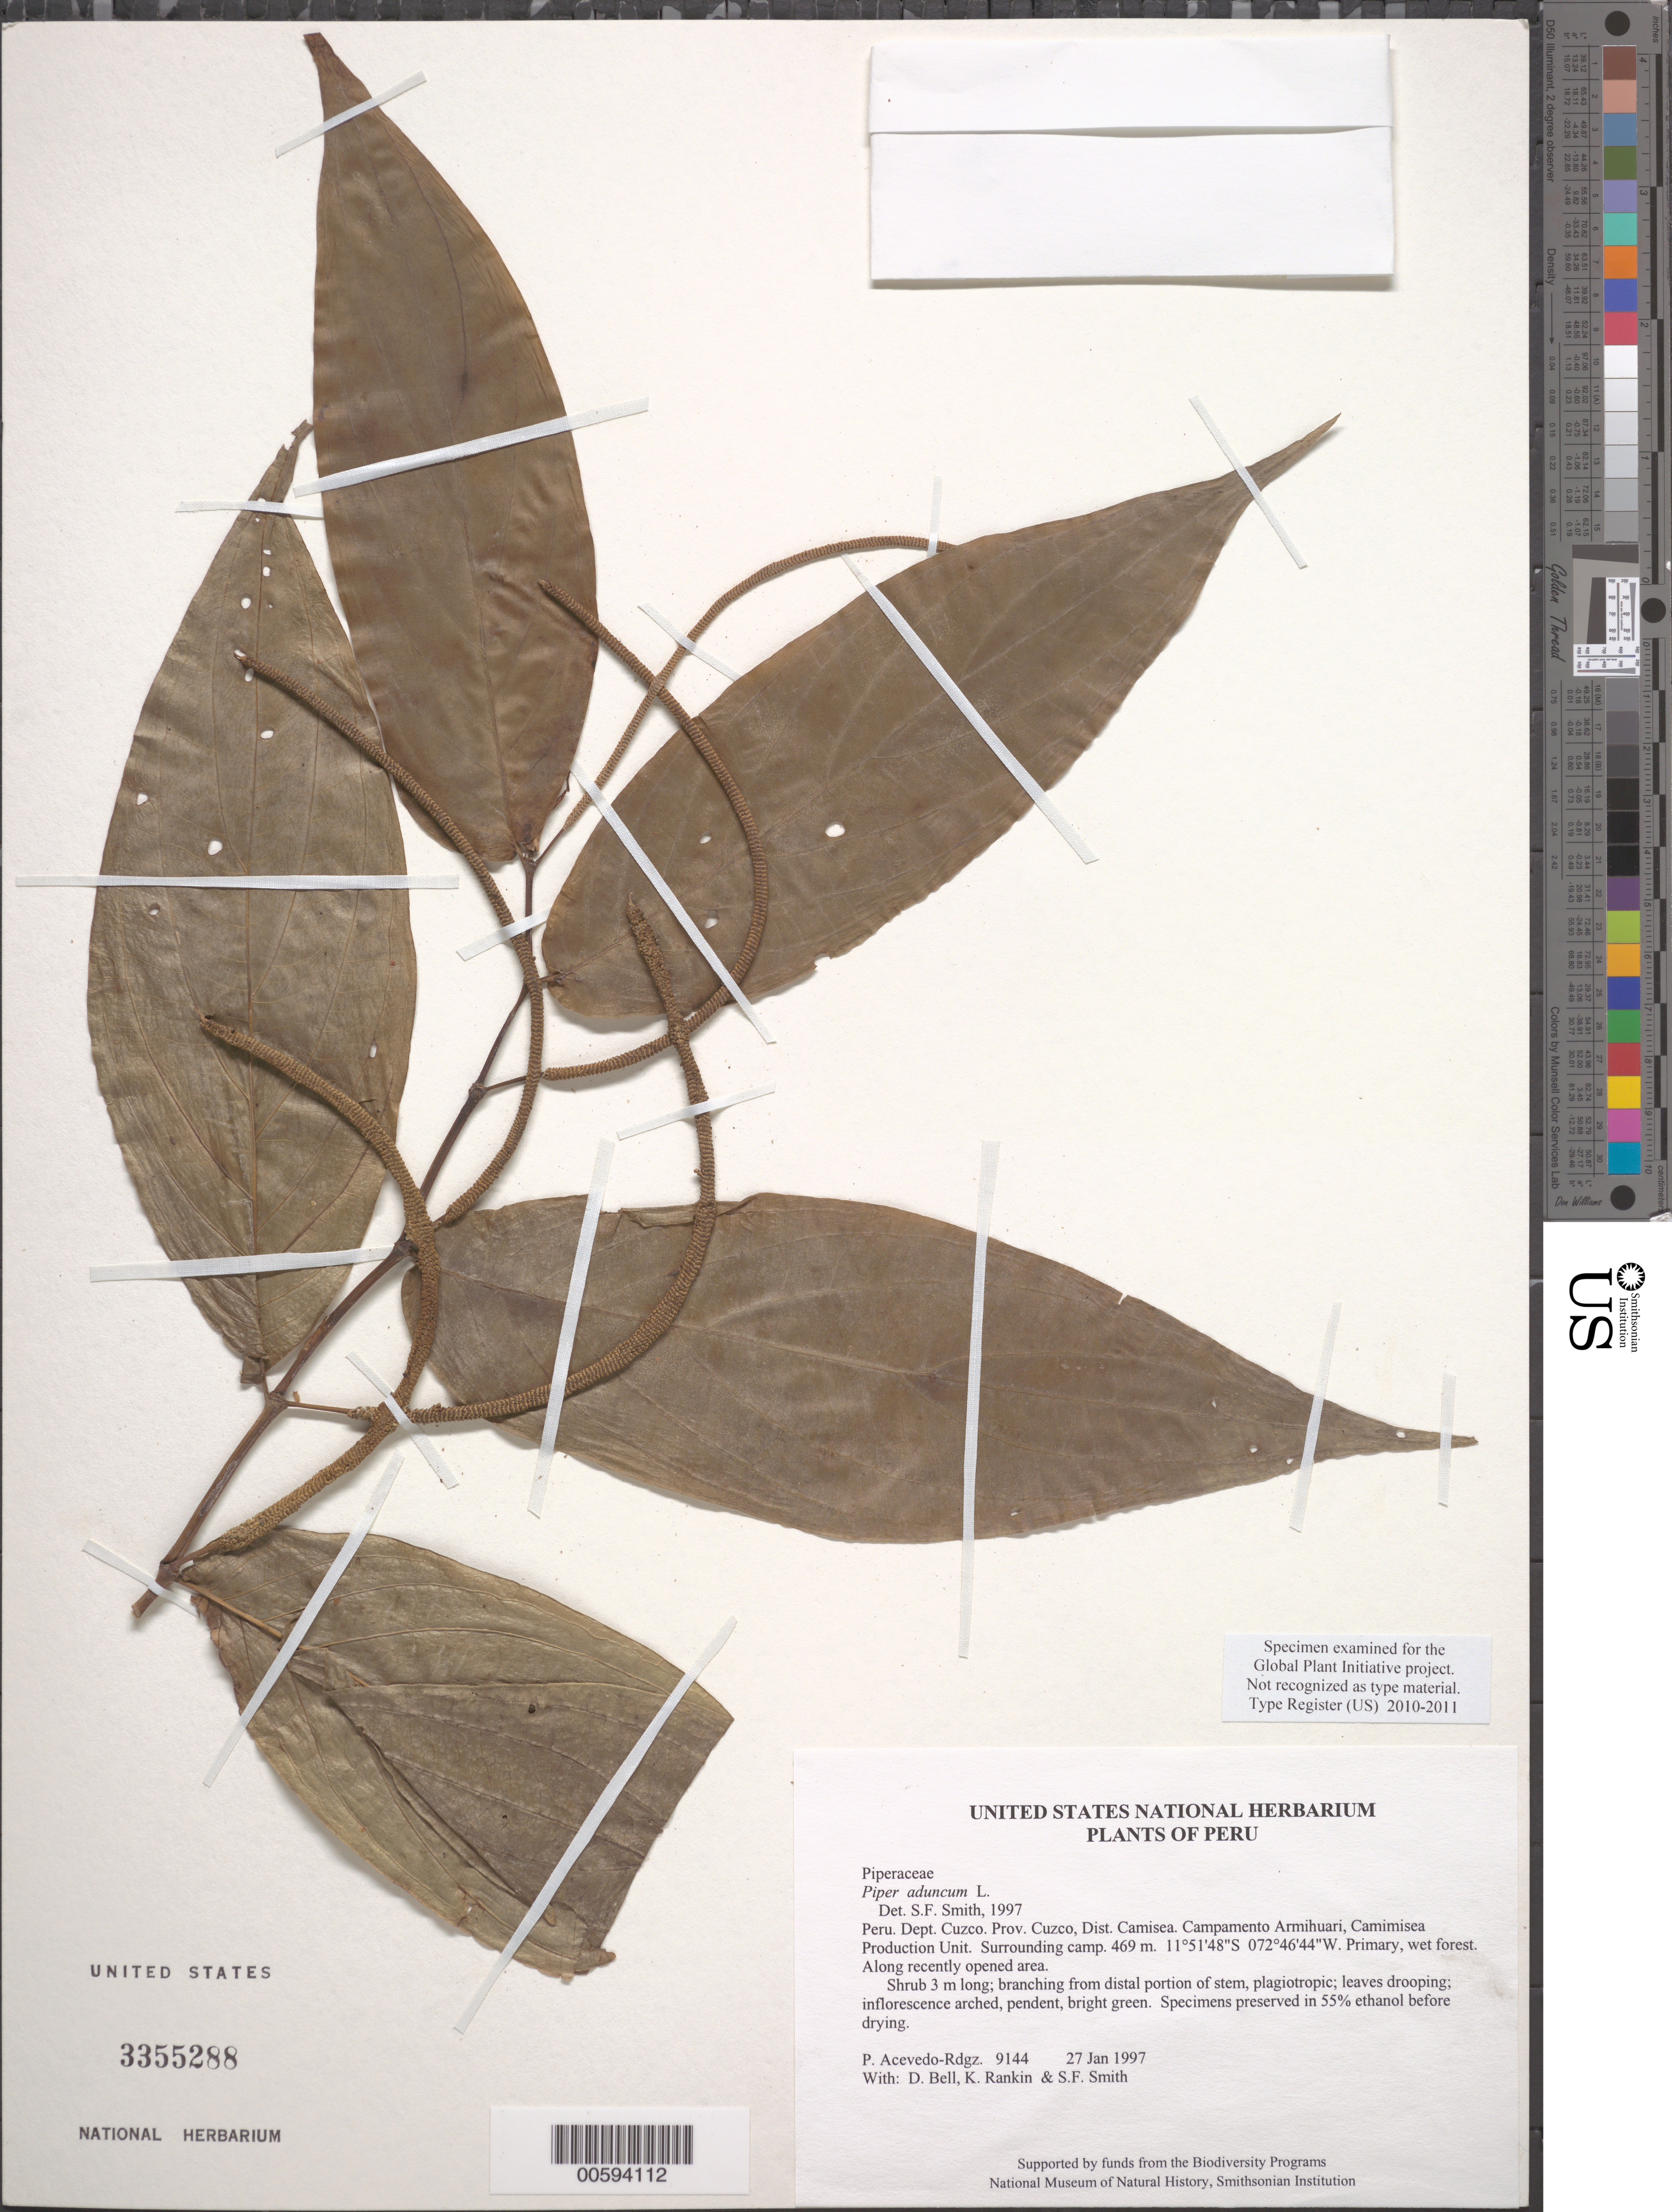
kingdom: Plantae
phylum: Tracheophyta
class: Magnoliopsida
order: Piperales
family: Piperaceae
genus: Piper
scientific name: Piper aduncum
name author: L.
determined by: Smith, Stephen F., (US), NMNH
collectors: P. Acevedo-Rodr., D. A. Bell, K. B. Rankin & S.F. Smith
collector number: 9144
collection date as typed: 27 Jan 1997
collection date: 1997-01-27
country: Peru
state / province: Cusco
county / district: Cusco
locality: Districto Camisea, Campamento Armihuari, Camimisea Production Unit. Surrounding camp.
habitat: Primary, wet forest. Along recently opened area.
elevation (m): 469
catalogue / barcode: US 3355288